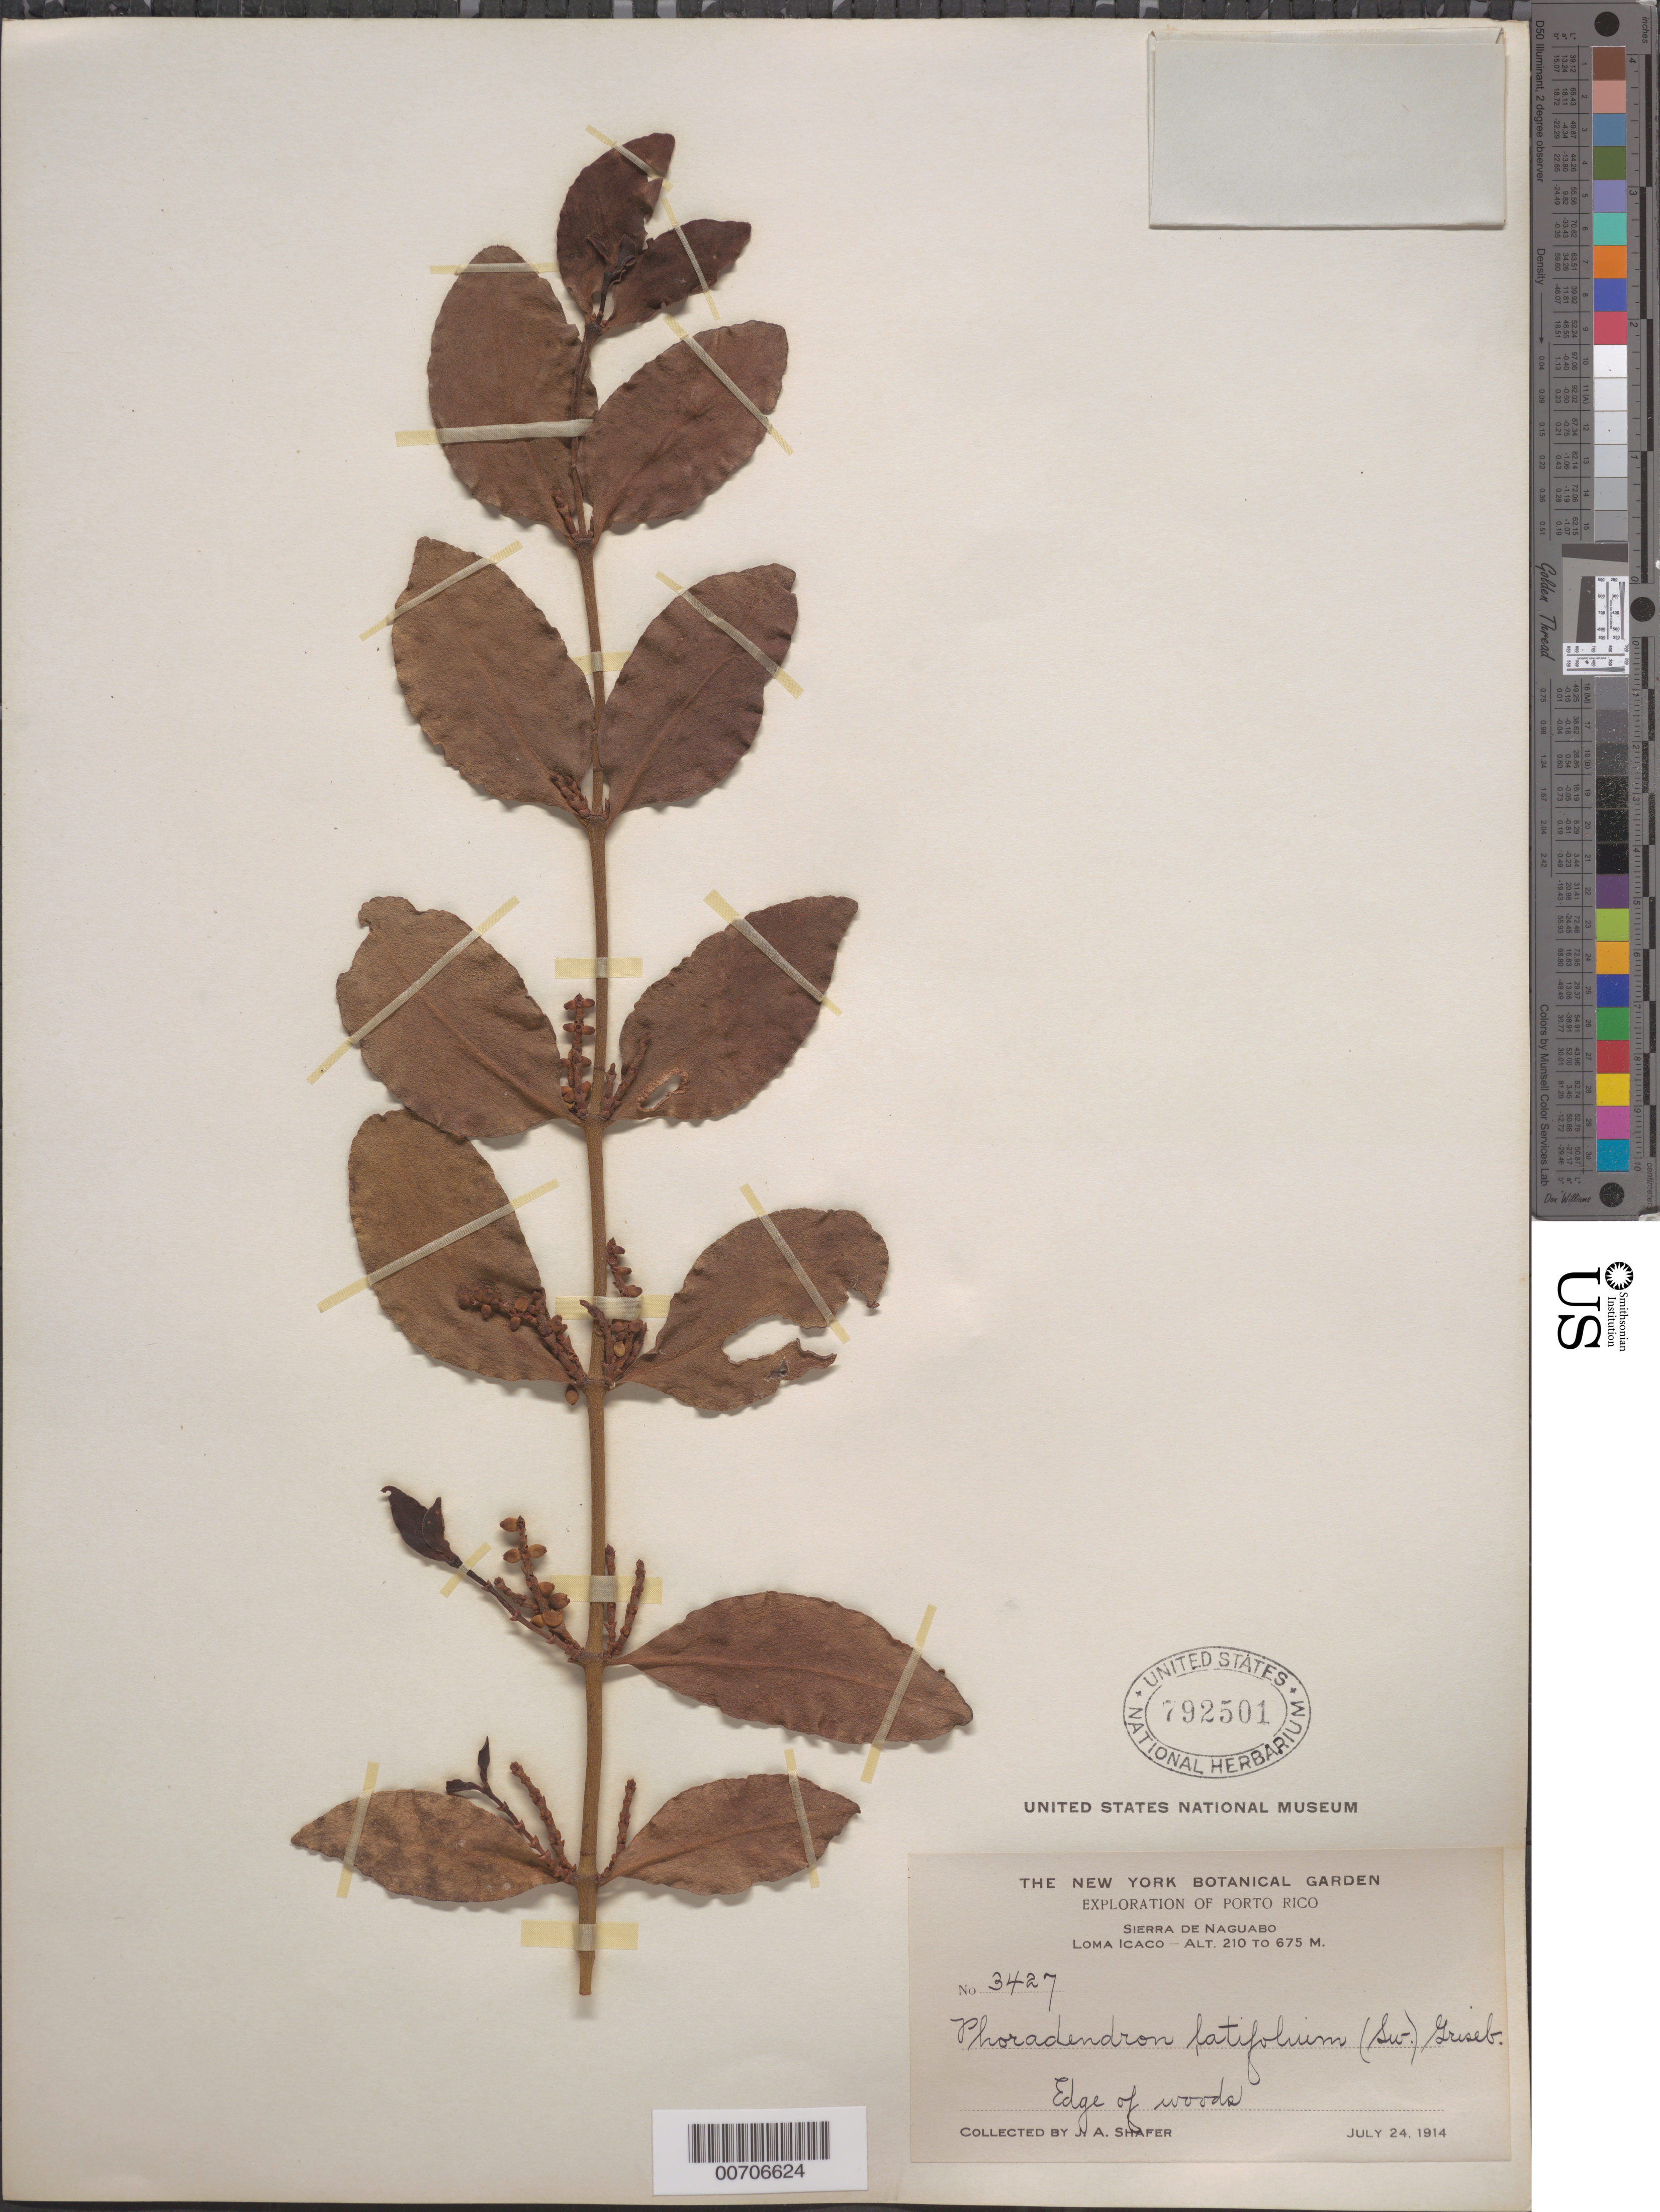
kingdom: Plantae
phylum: Tracheophyta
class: Magnoliopsida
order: Santalales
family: Viscaceae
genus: Phoradendron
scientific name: Phoradendron latifolium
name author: Griseb.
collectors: J. A. Shafer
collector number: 3427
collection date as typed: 24 Jul 1914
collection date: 1914-07-24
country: Puerto Rico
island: Greater Antilles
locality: Sierra de Naguabo, Loma Icaco-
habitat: Edge of woods.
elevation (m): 210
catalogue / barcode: US 792501